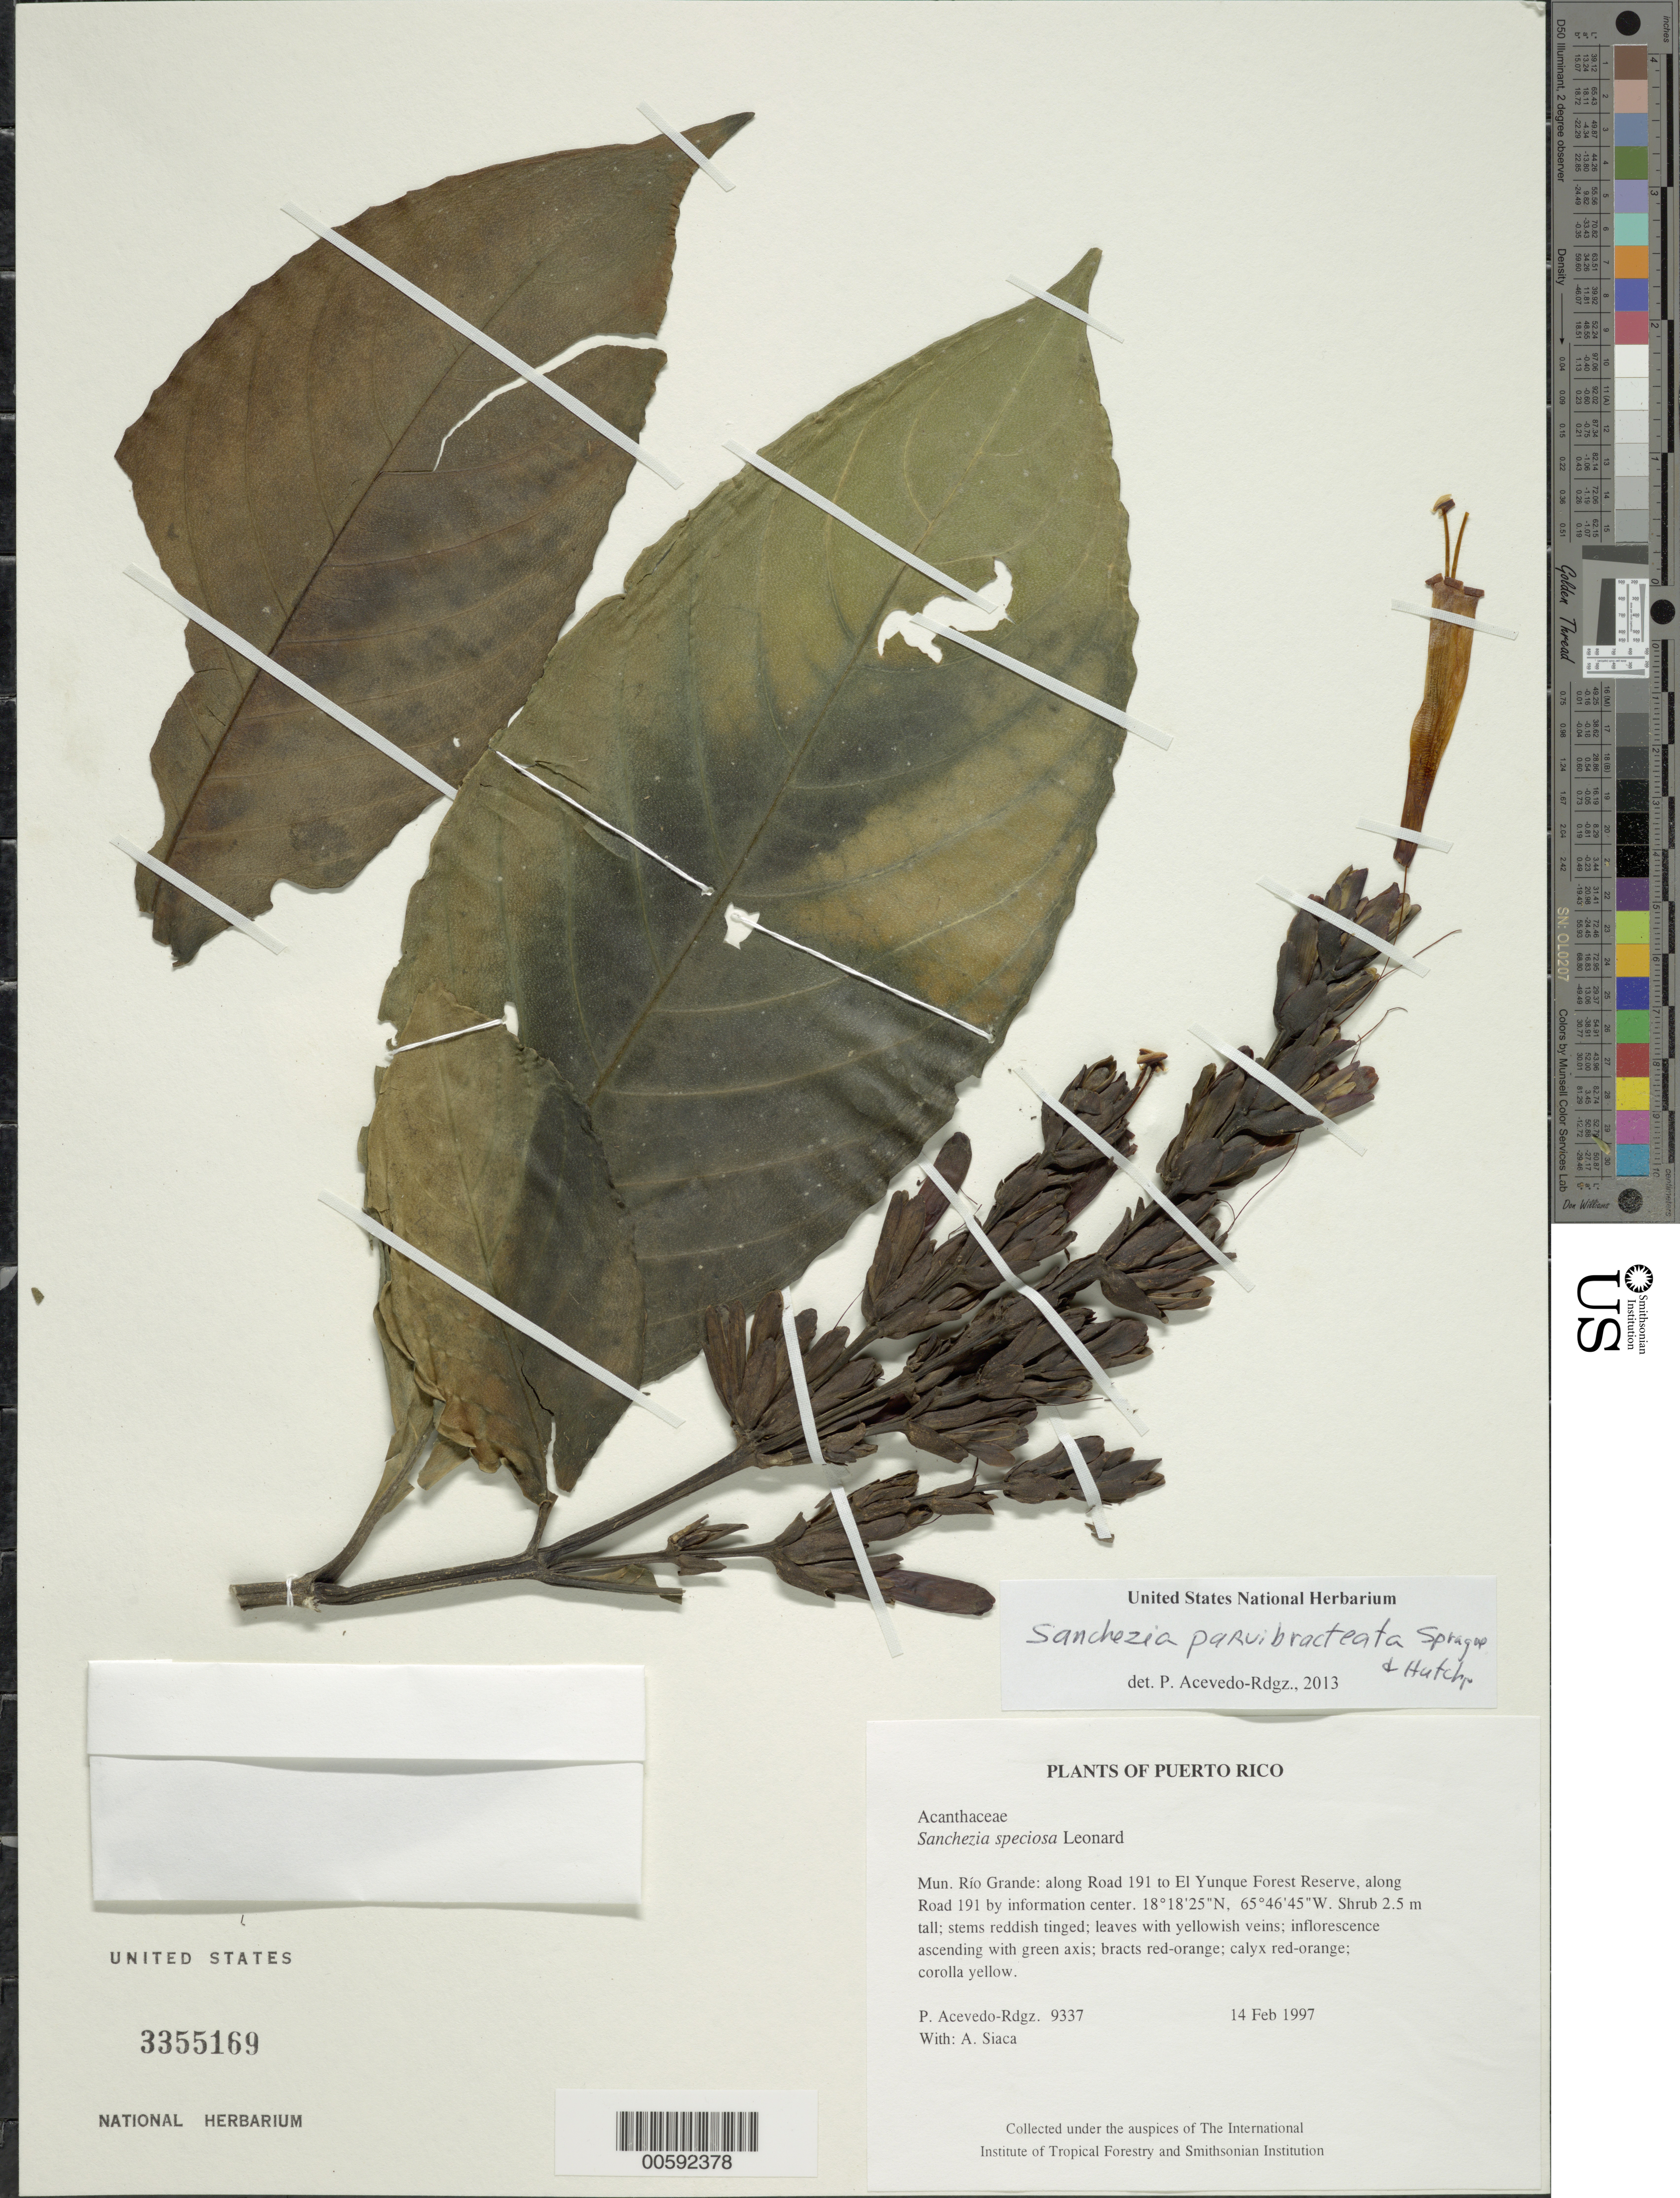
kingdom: Plantae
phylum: Tracheophyta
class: Magnoliopsida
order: Lamiales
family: Acanthaceae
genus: Sanchezia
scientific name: Sanchezia parvibracteata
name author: Sprague & Hutch.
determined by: Acevedo-Rodríguez, P., (BOT), Smithsonian Institution - National Museum of Natural History (UNITED STATES)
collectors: P. Acevedo-Rodr. & A. Siaca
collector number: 9337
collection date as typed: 14 Feb 1997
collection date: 1997-02-14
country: Puerto Rico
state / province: Río Grande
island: Puerto Rico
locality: Río Grande: along Road 191 to El Yunque Forest Reserve, along Road 191 by information center.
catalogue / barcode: US 3355169